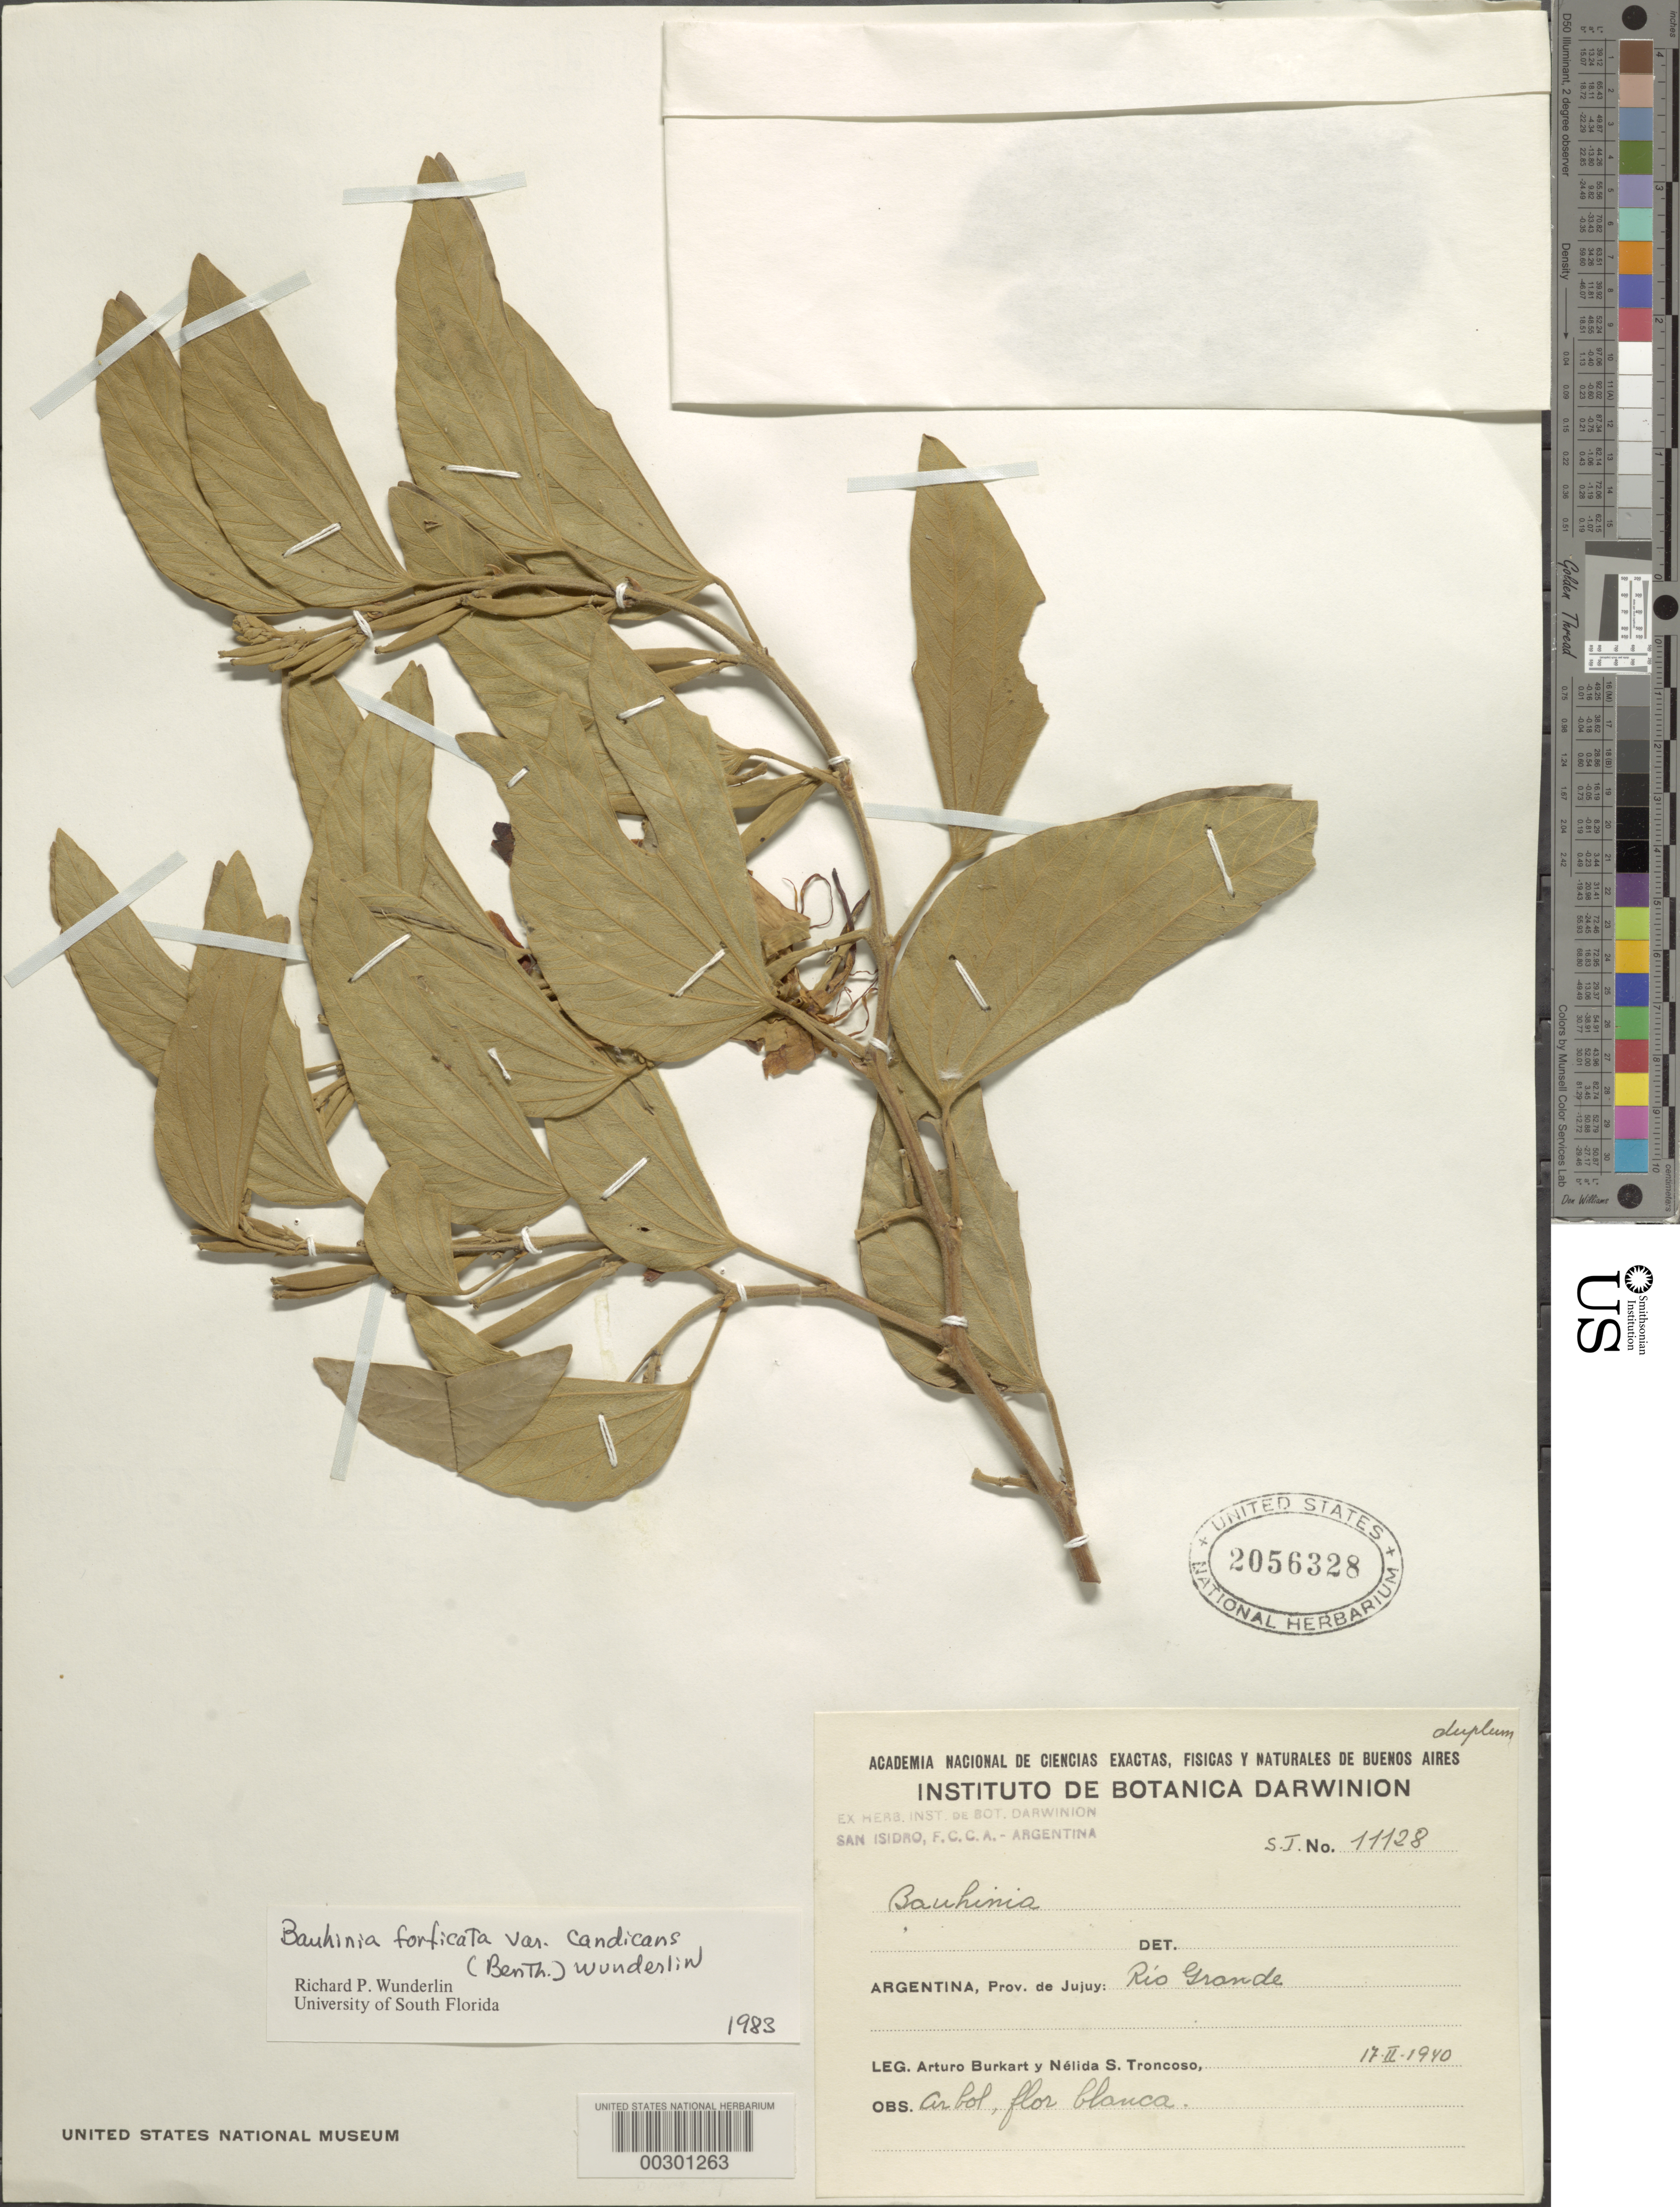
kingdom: Plantae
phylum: Tracheophyta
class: Magnoliopsida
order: Fabales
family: Fabaceae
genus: Bauhinia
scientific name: Bauhinia forficata subsp. pruinosa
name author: (Vogel) Fortunato & Wunderlin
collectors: A. E. Burkart & N. Troncoso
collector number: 11128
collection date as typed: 17 Feb 1940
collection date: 1940-02-17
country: Argentina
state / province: Jujuy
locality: Rio Grande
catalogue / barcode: US 2056328